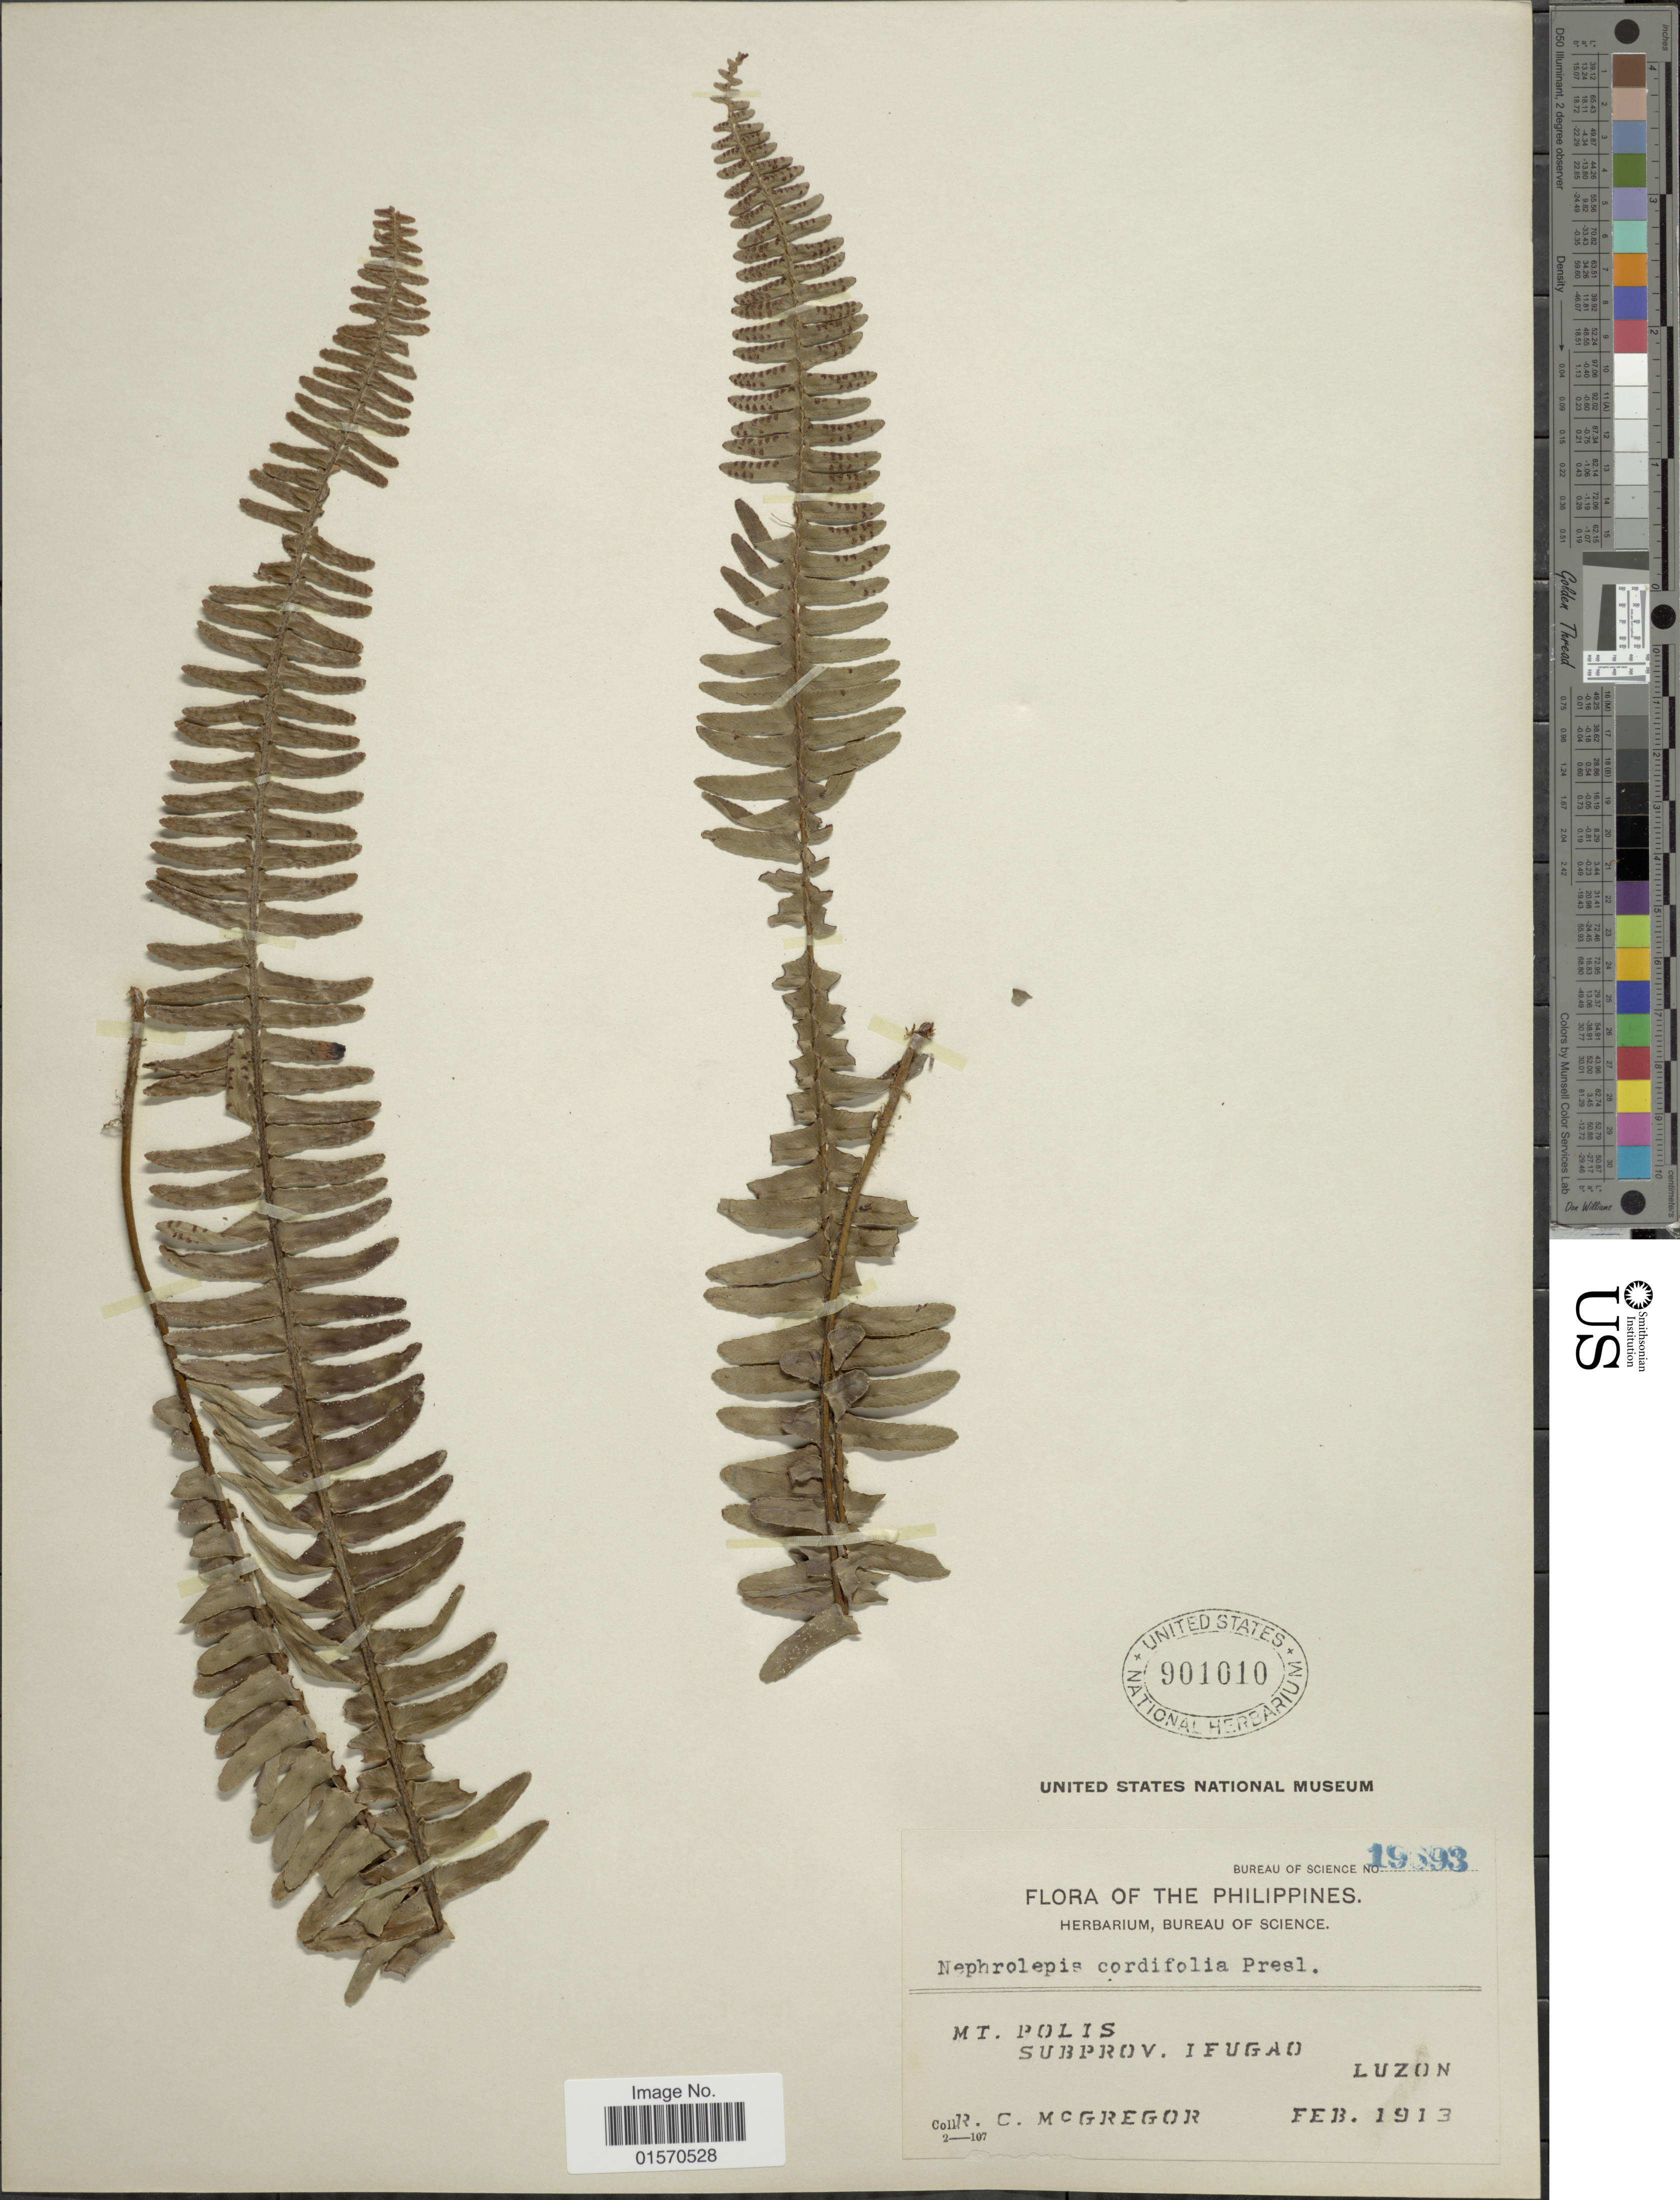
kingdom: Plantae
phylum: Tracheophyta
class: Polypodiopsida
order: Polypodiales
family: Nephrolepidaceae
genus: Nephrolepis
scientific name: Nephrolepis cordifolia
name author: (L.) C. Presl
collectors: R. C. McGregor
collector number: Bureau of Science 19393*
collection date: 1913-02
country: Philippines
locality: Mt. Polis. Subprov. Ifugao. Luzon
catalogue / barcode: US 901010